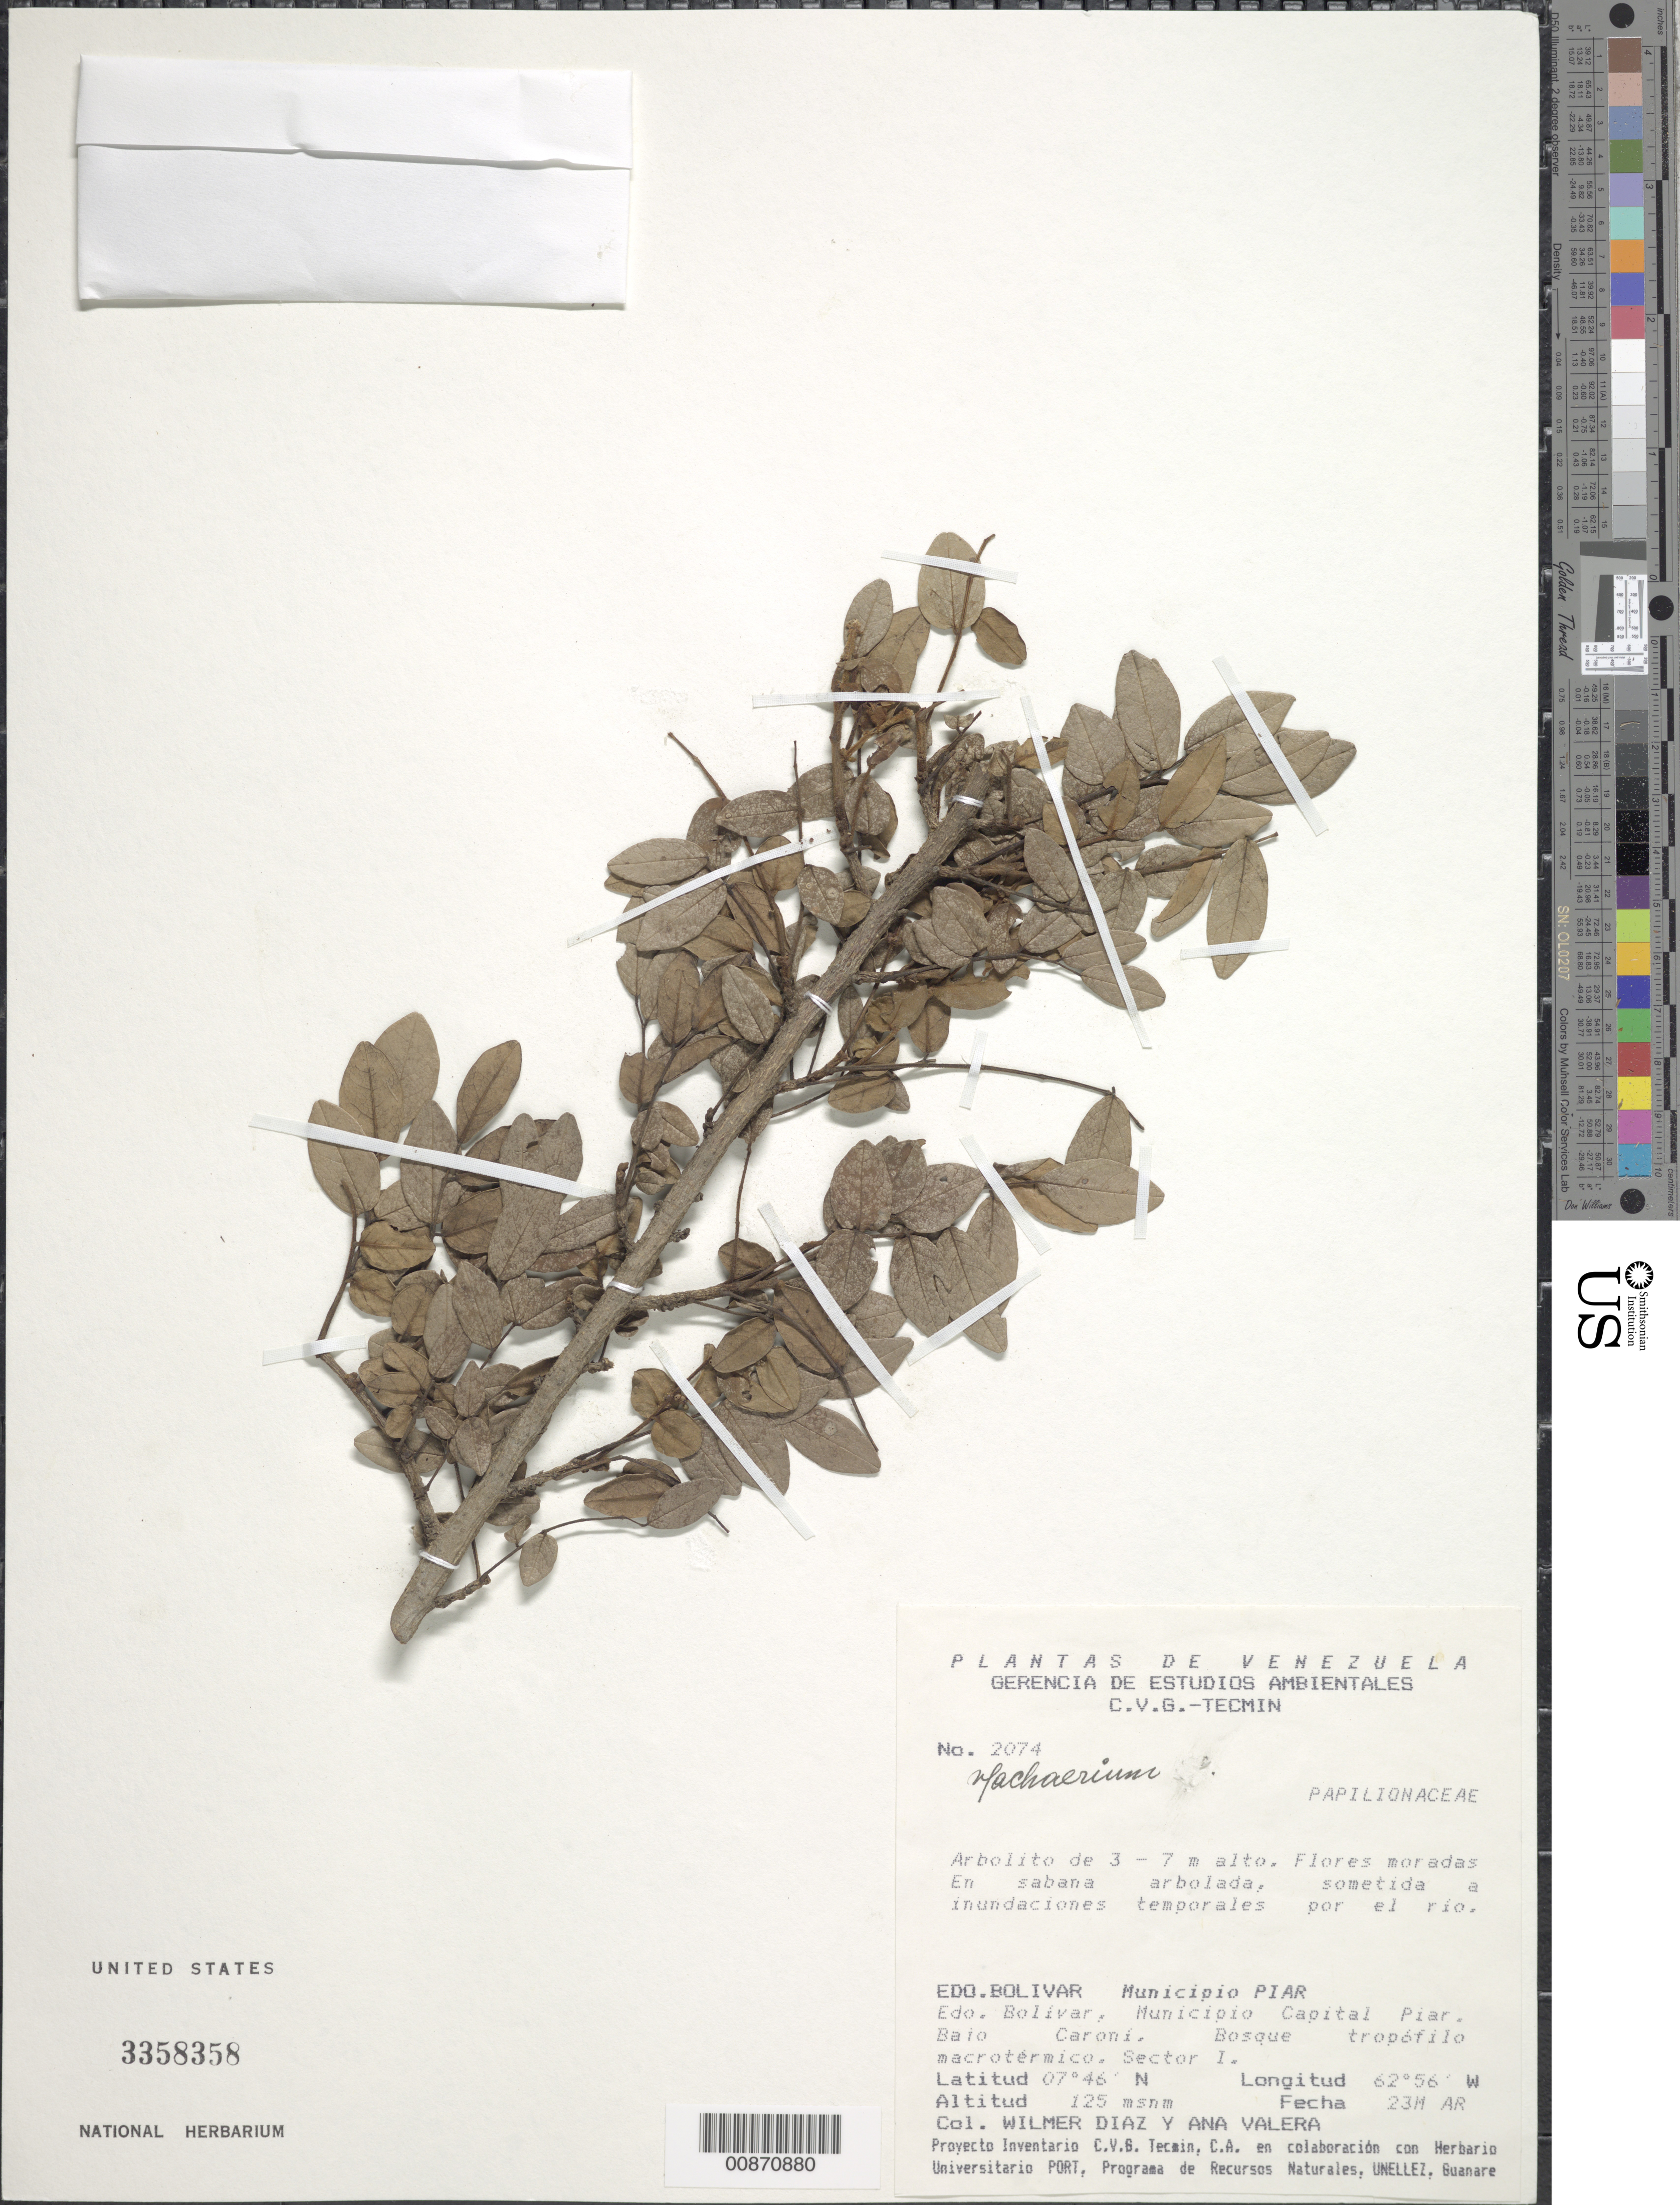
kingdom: Plantae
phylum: Tracheophyta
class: Magnoliopsida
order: Fabales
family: Fabaceae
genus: Machaerium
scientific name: Machaerium sp.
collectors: W. Díaz P. & A. Valera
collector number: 2074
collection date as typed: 23-Mar-94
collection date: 1994-03-23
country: Venezuela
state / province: Bolívar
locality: Mun. Piar, Mun. Capital Piar, Bajo Caroní, Sector I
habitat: Sabana arbolada, sometida a inundaciones temporales por el rio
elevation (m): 125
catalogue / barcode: US 3358358